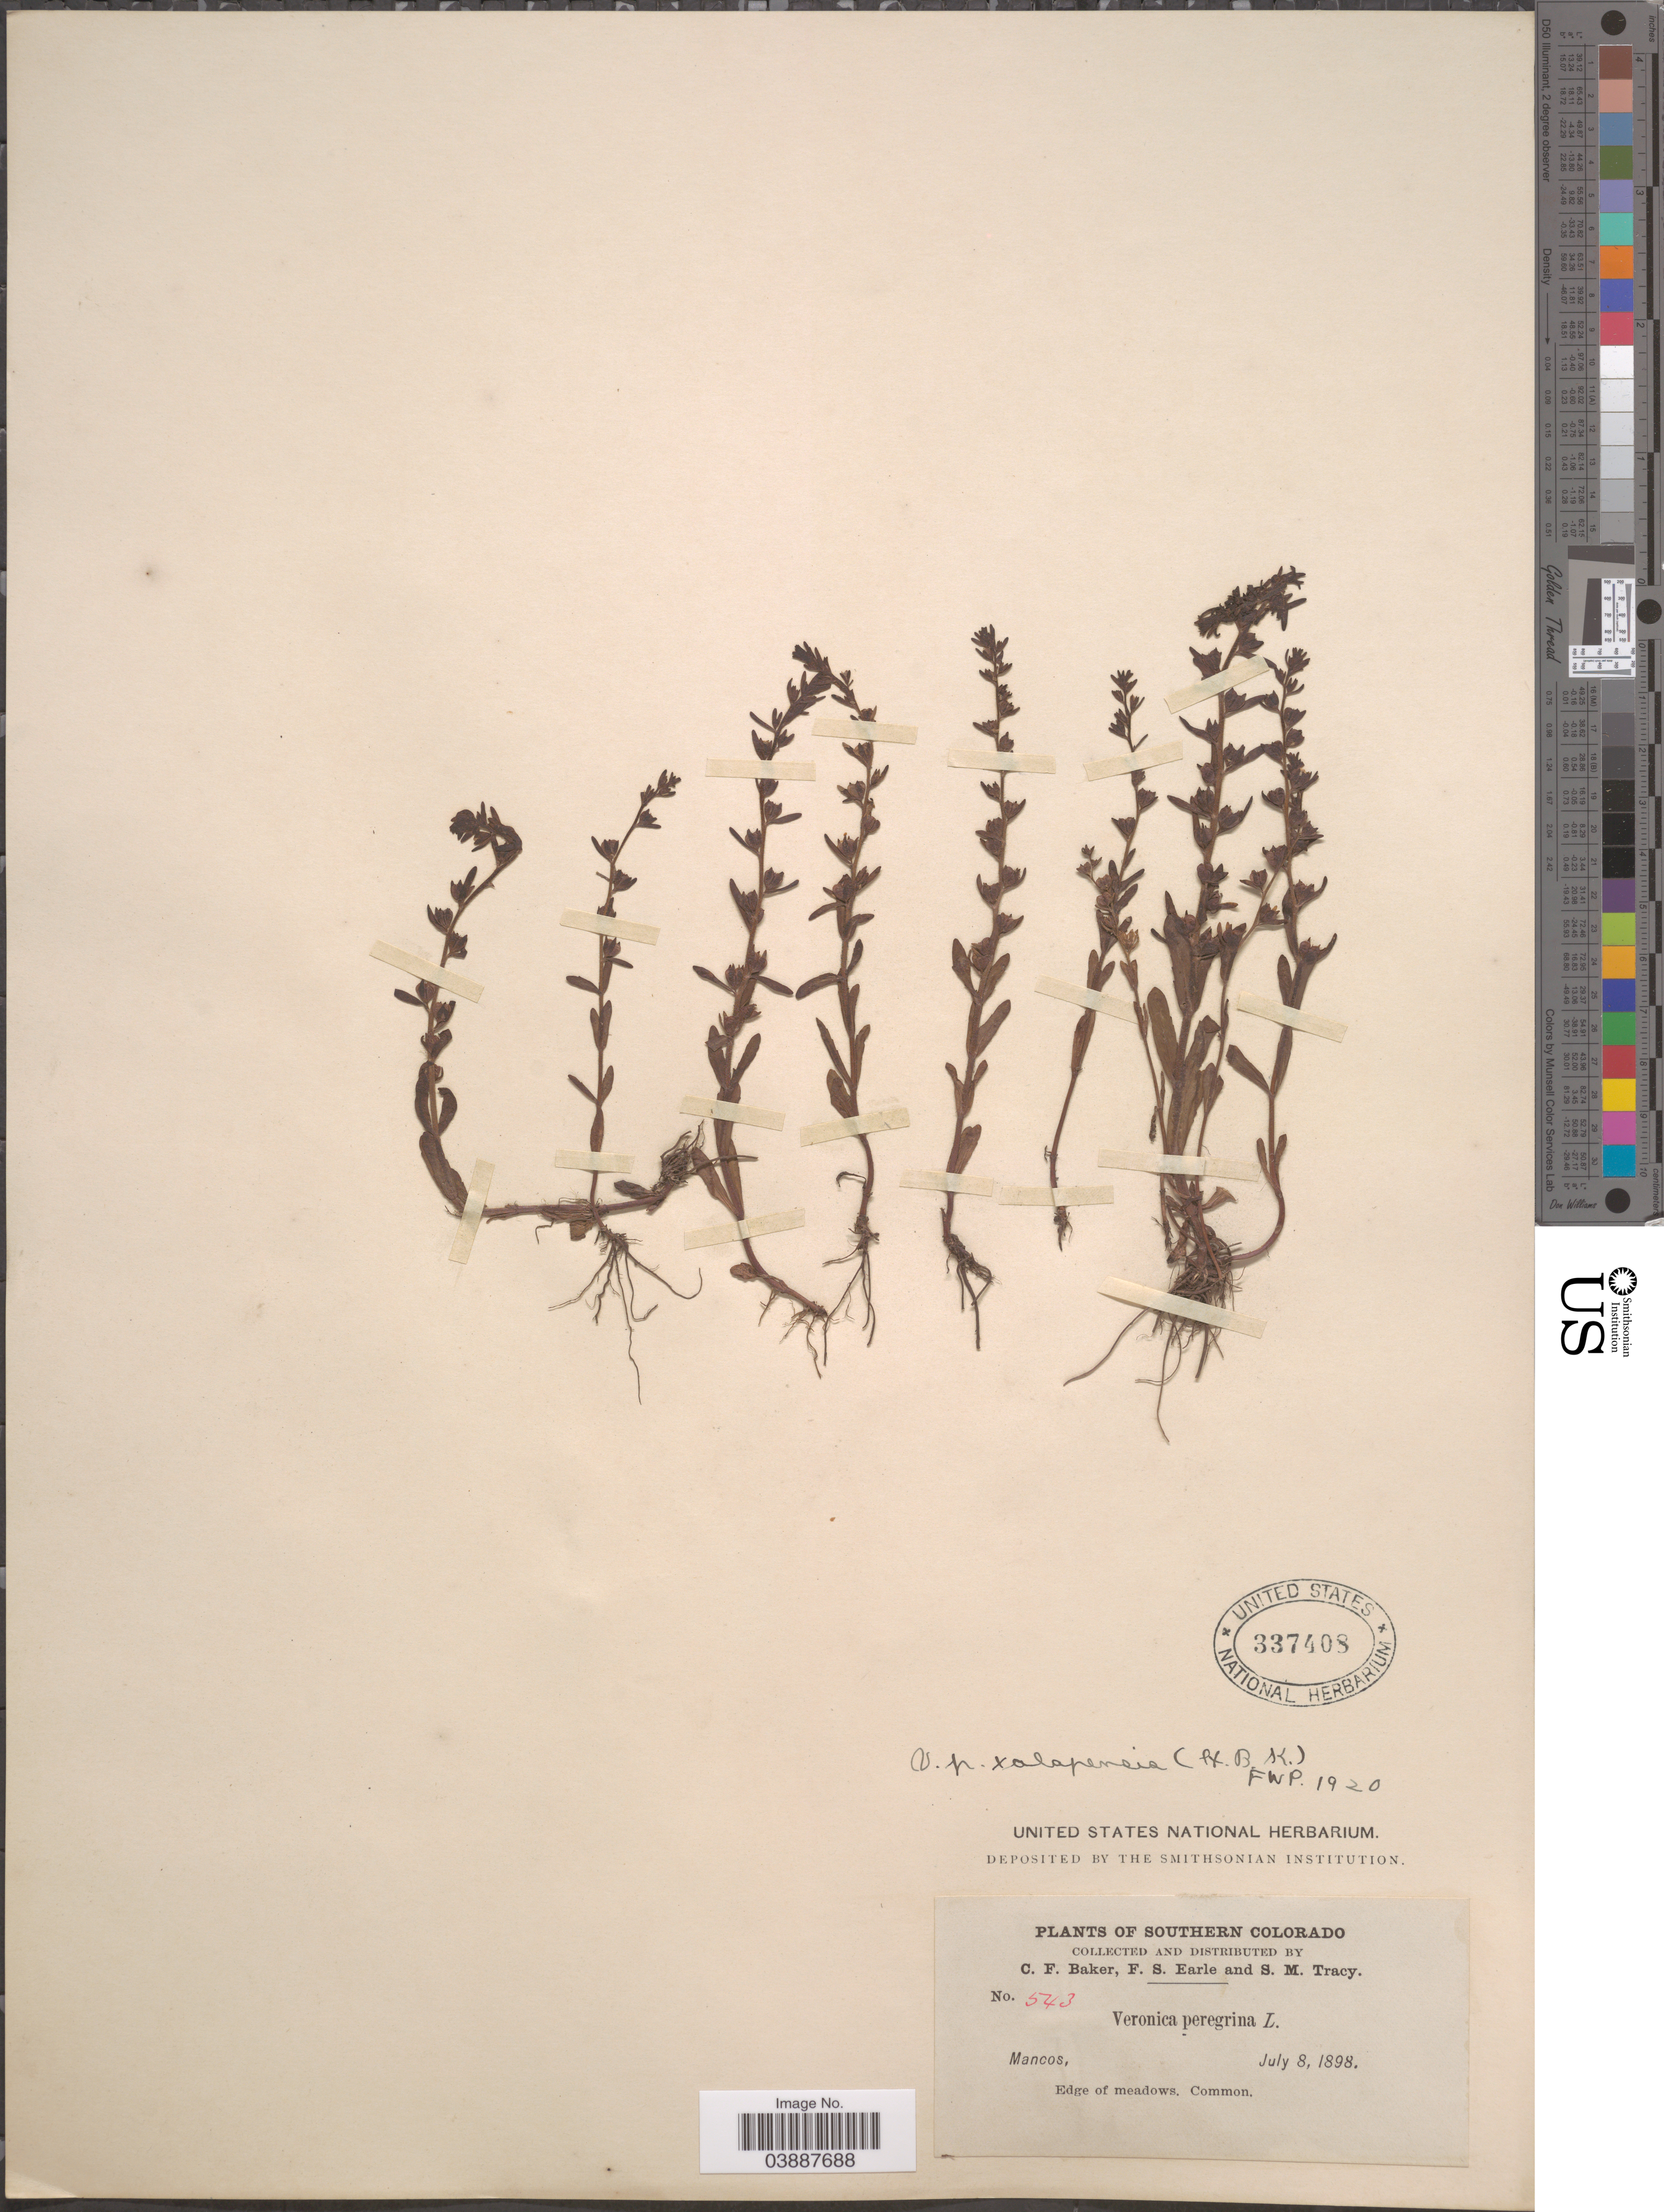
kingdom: Plantae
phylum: Tracheophyta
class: Magnoliopsida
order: Lamiales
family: Plantaginaceae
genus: Veronica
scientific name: Veronica peregrina var. xalapensis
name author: Kunth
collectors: C. F. Baker, F. S. Earle & S. M. Tracy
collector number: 543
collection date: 1898-07-08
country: United States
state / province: Colorado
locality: Southern Colorado. Edge of meadows.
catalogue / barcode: US 337408